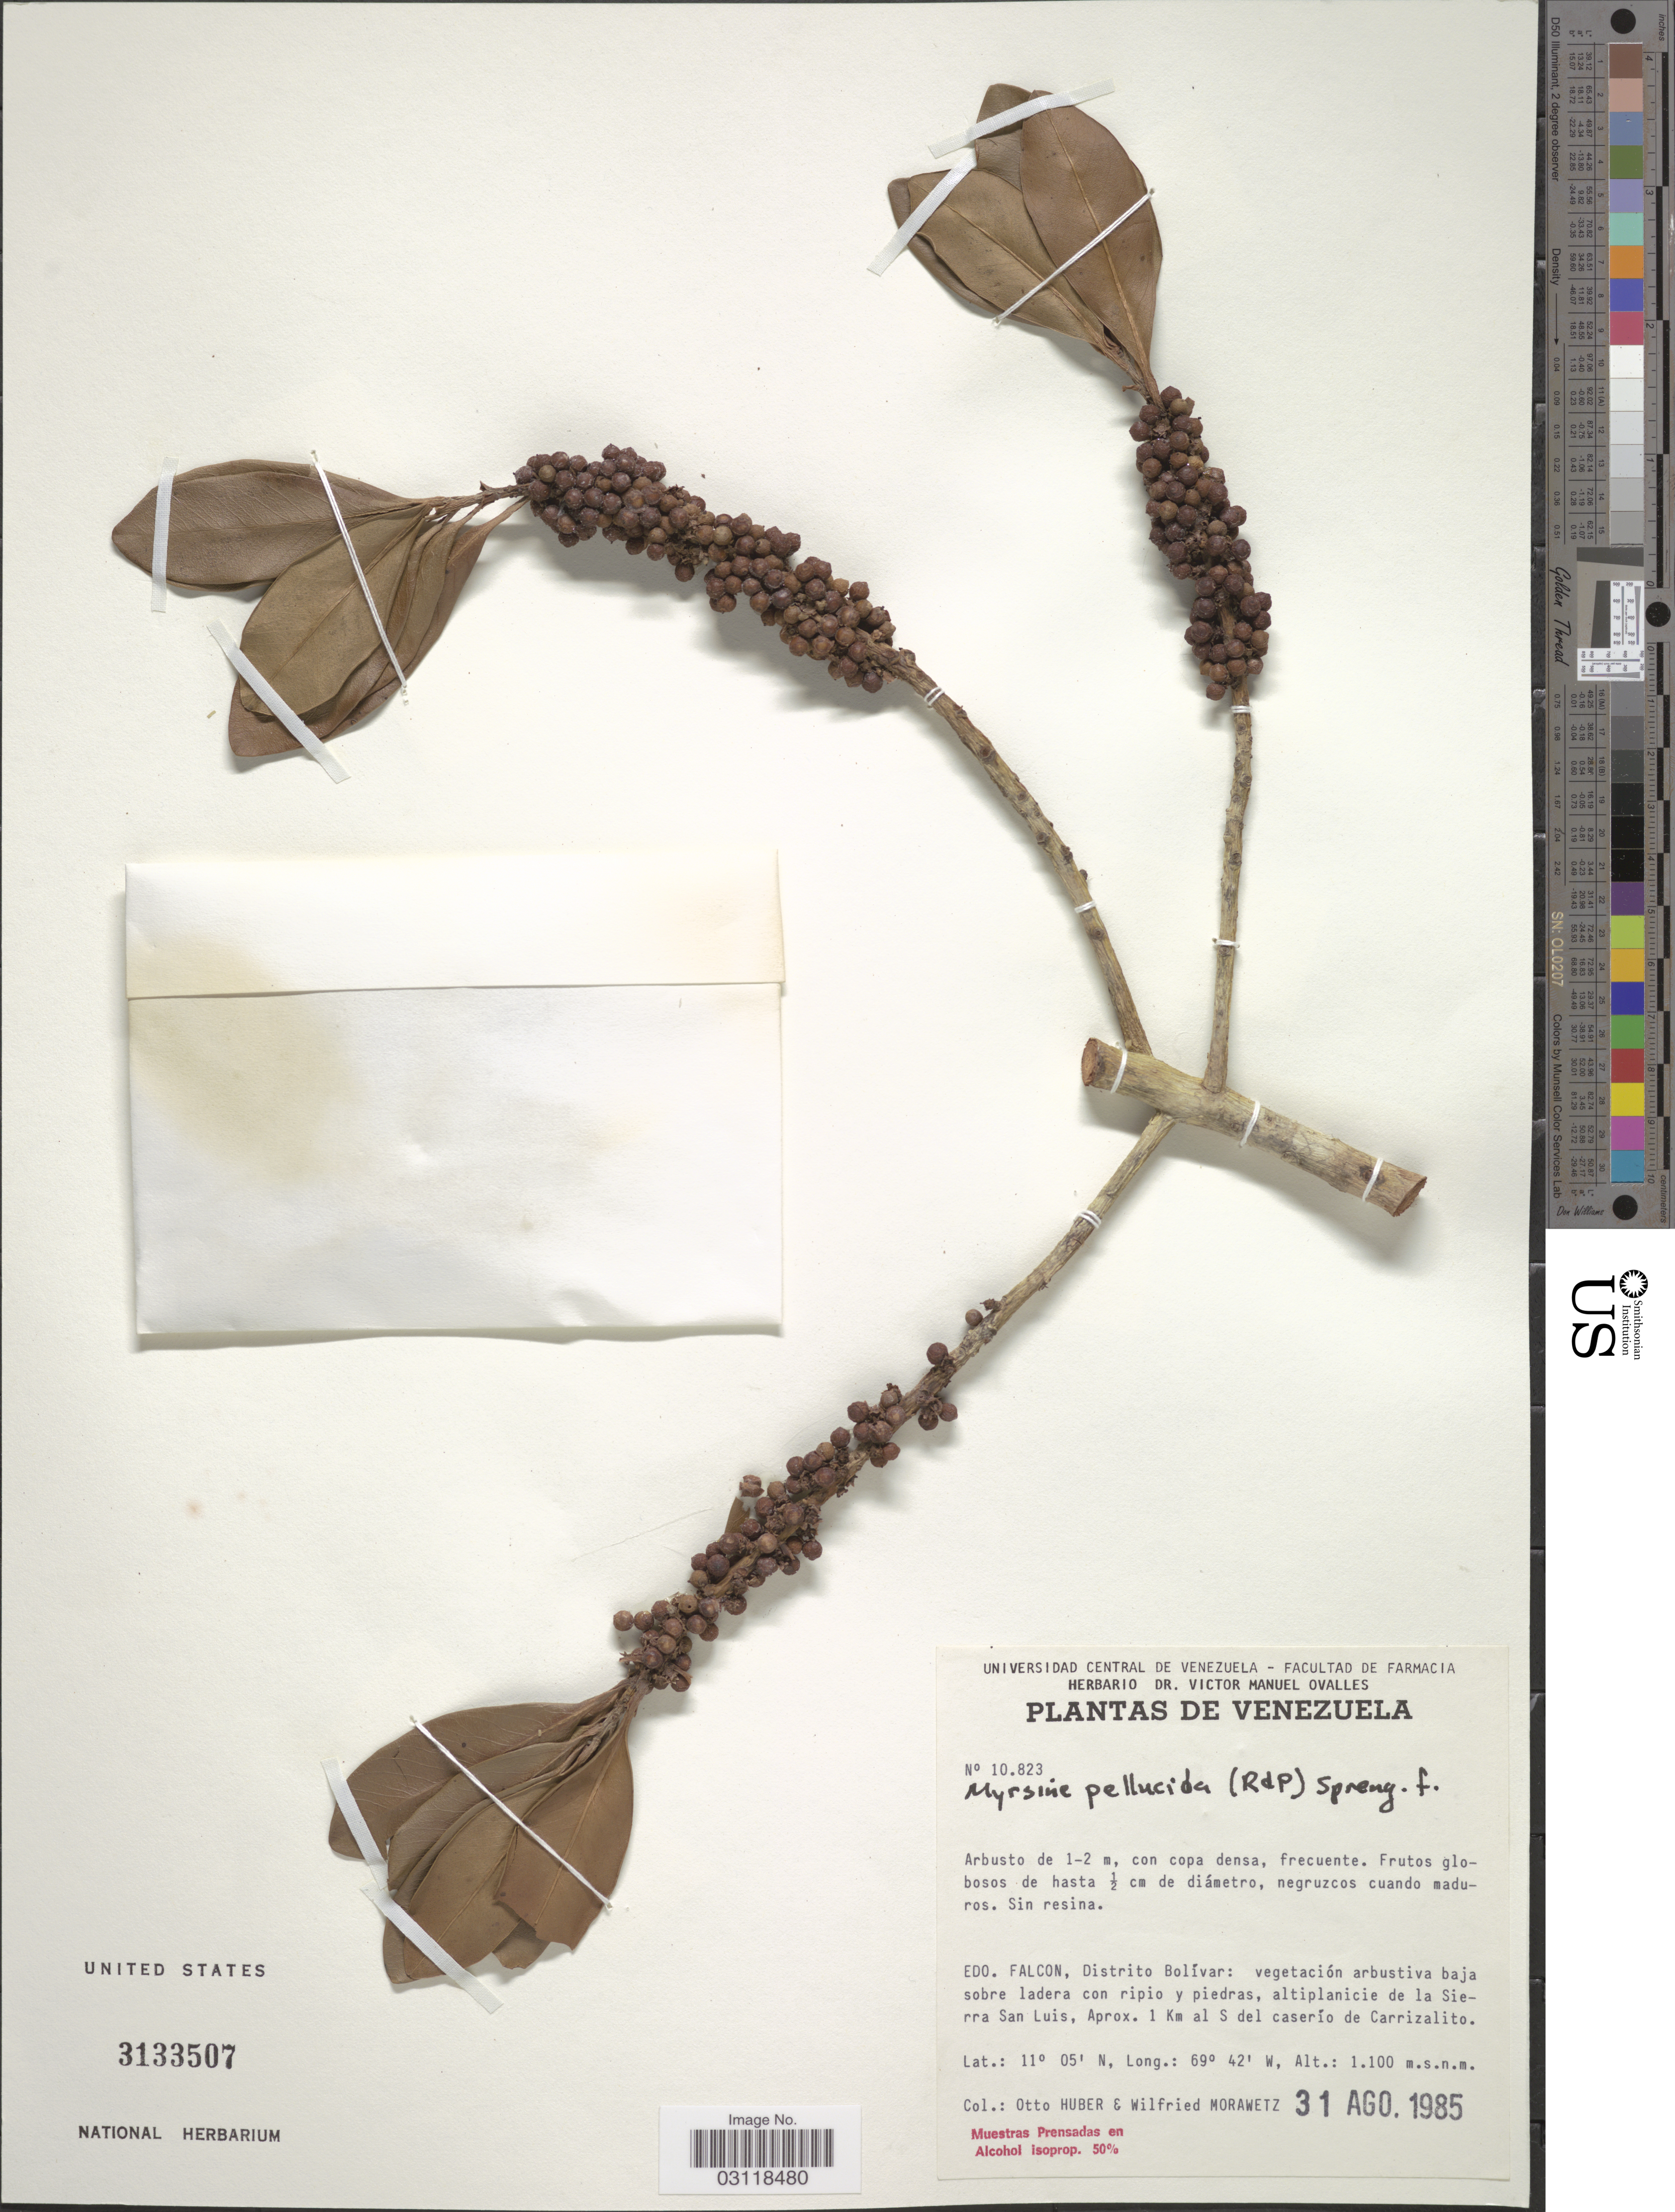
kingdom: Plantae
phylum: Tracheophyta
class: Magnoliopsida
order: Ericales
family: Primulaceae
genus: Rapanea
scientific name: Rapanea pellucida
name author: (Ruiz & Pav.) Mez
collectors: O. Huber & W. Morawetz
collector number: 10823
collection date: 1985-08-31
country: Venezuela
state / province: Bolivar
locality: Edo. Falcon, Distrito Bolívar: altiplanicie de la Sierra San Luis, Aprox. 1 Km al S del caserío de Carrizalito.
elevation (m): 1100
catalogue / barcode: US 3133507